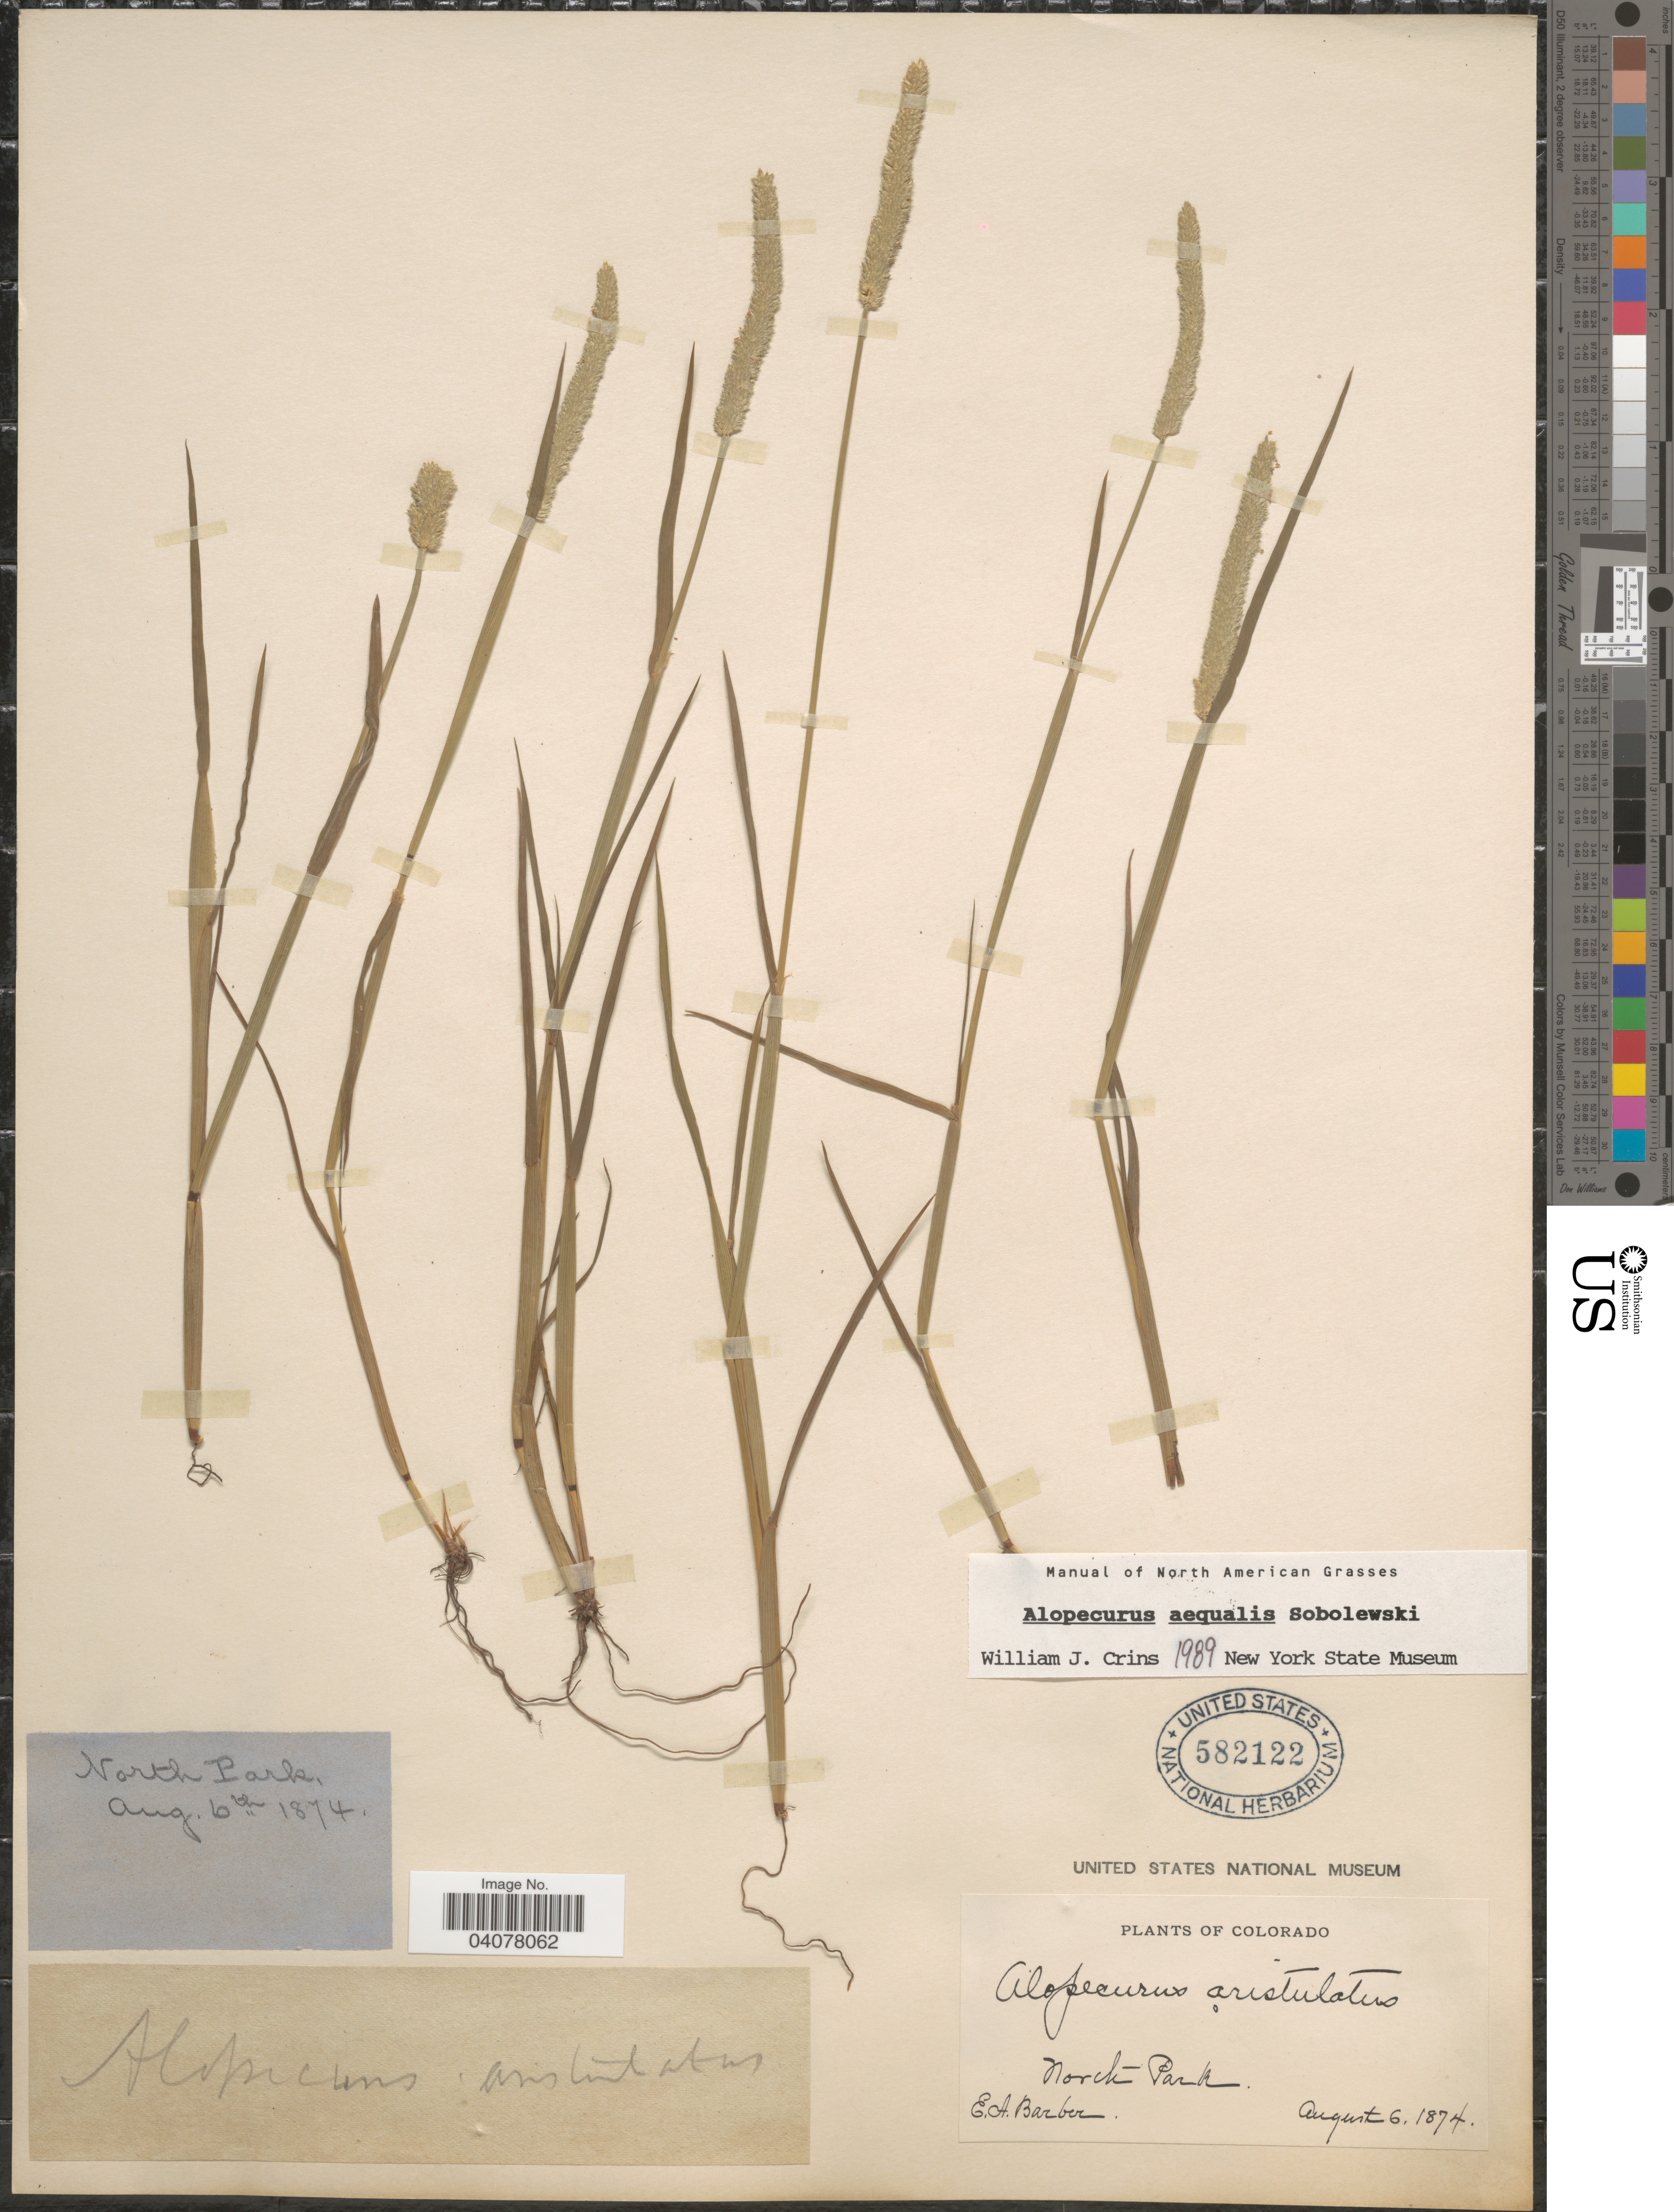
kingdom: Plantae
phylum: Tracheophyta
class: Liliopsida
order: Poales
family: Poaceae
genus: Alopecurus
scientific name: Alopecurus aequalis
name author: Sobol.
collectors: E. Barber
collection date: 1874-08-06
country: United States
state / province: Colorado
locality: North Park.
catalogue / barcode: US 582122